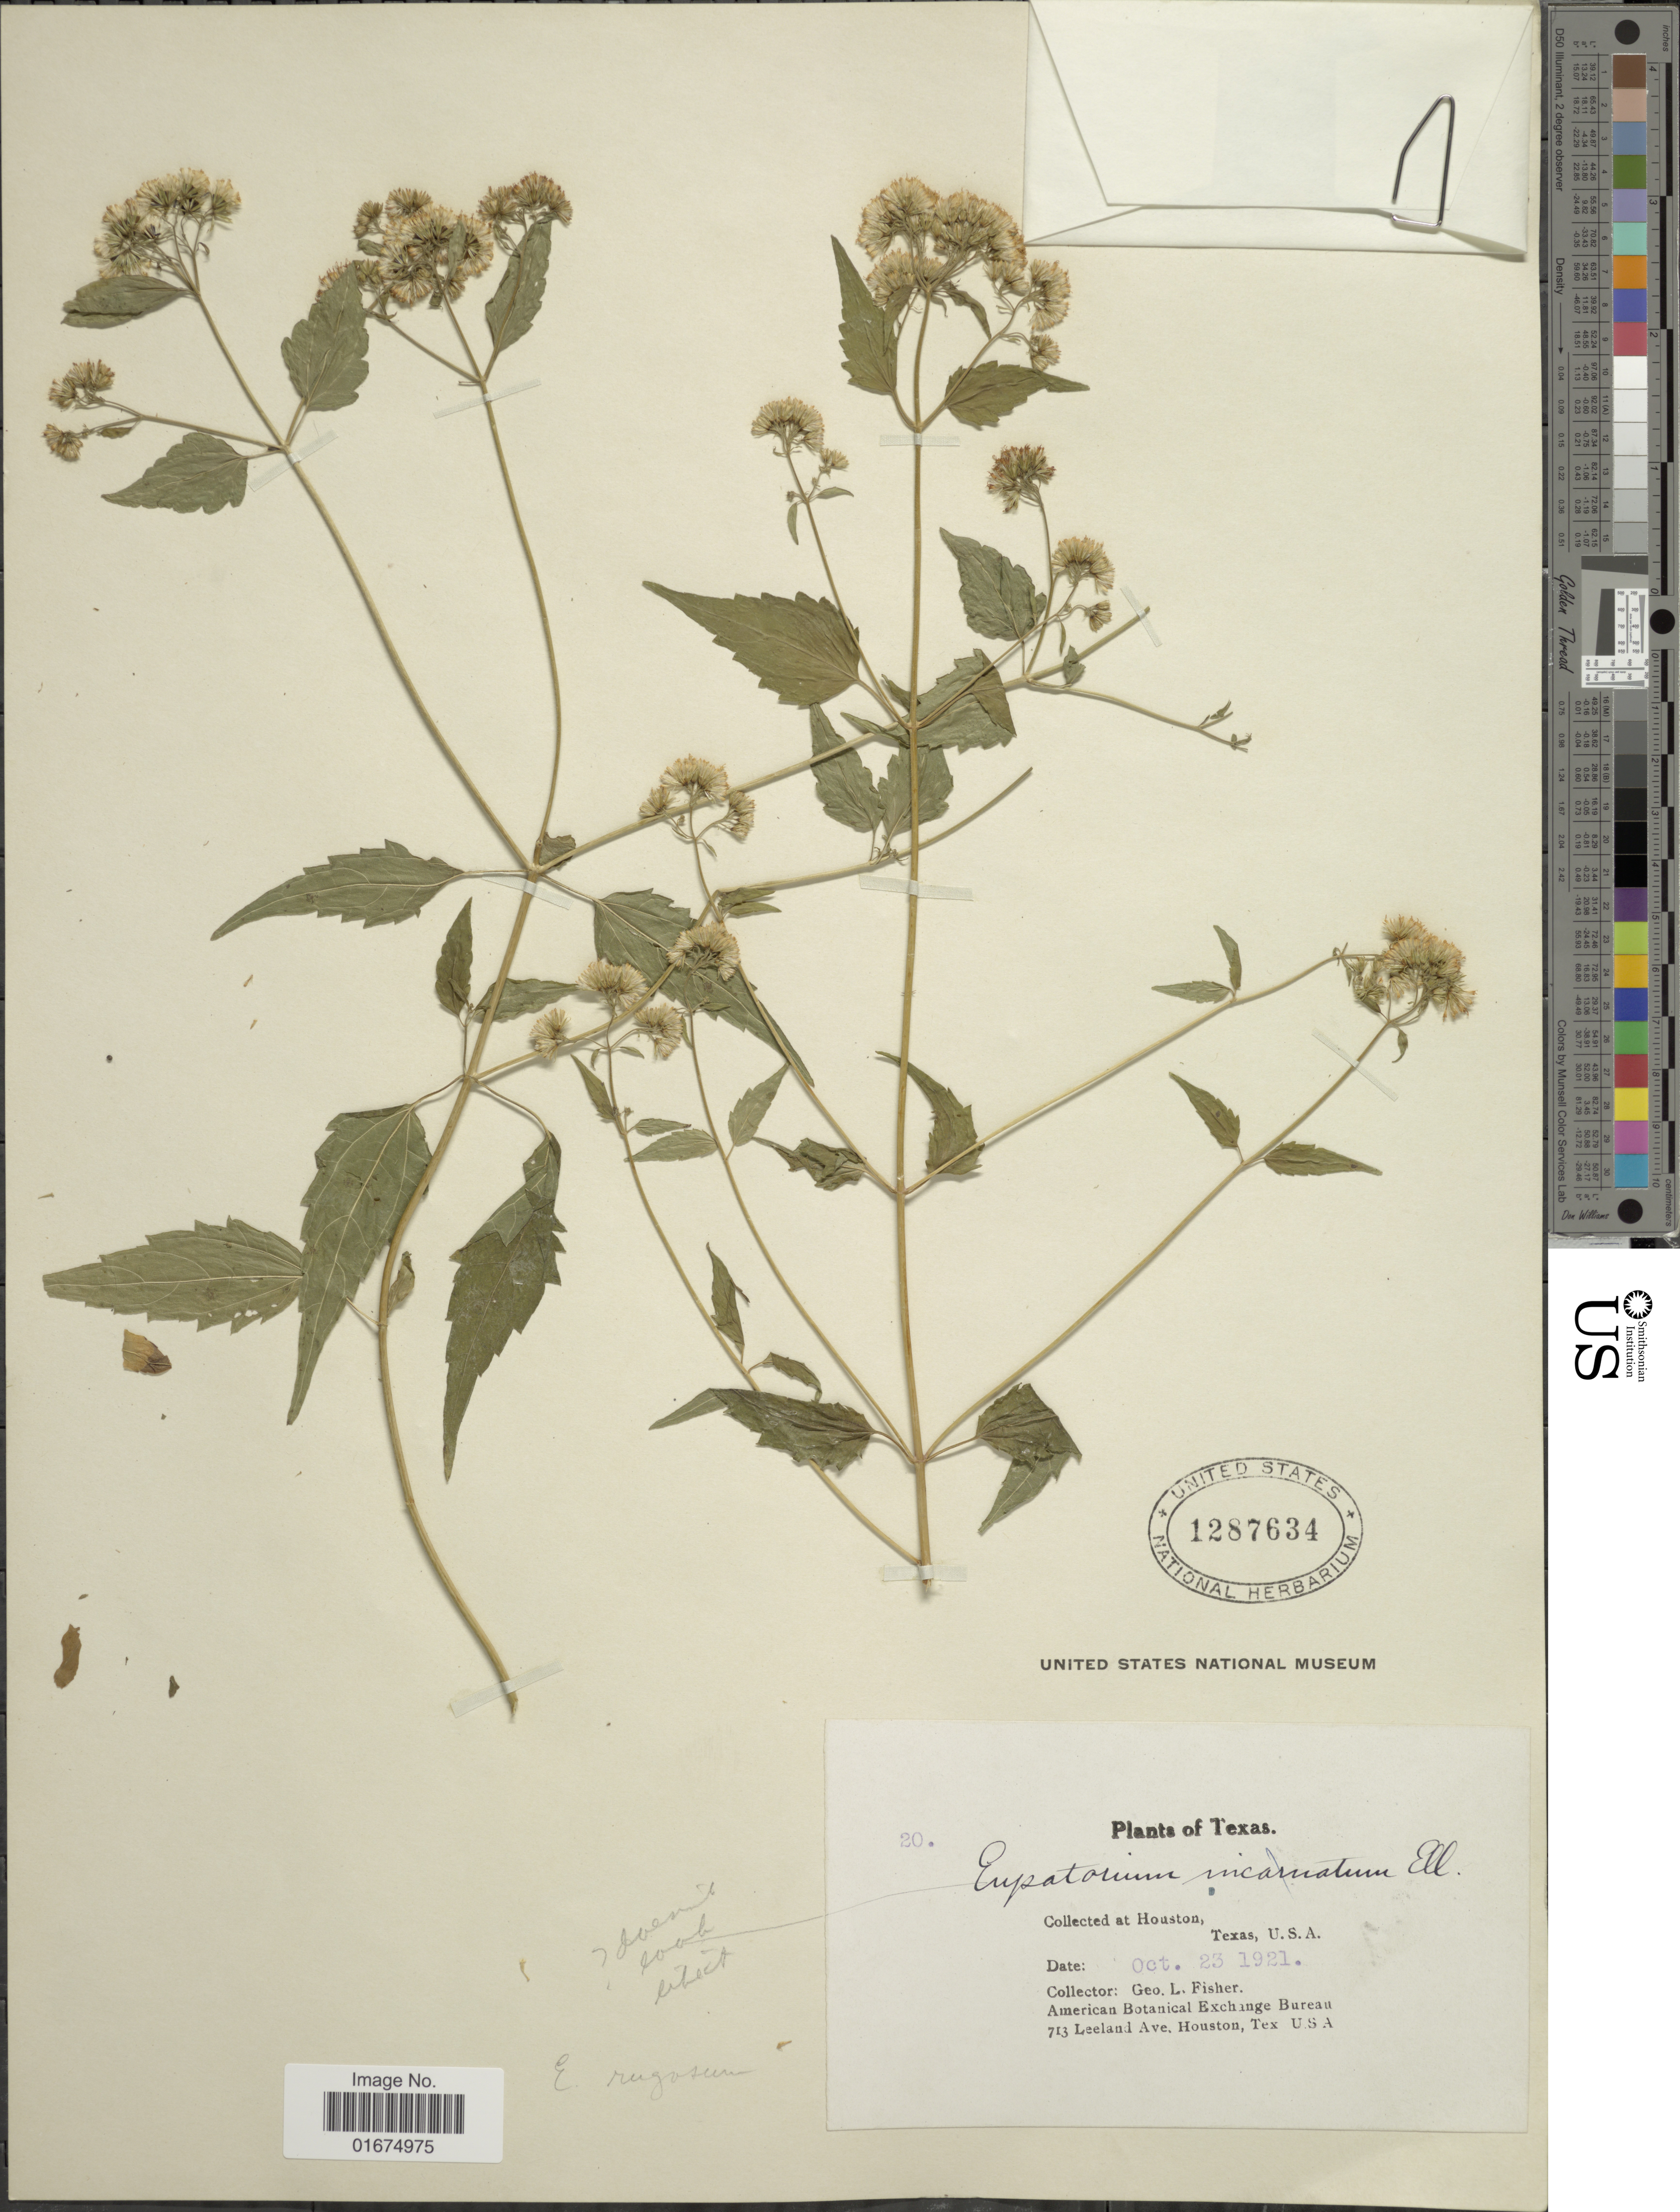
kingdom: Plantae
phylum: Tracheophyta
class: Magnoliopsida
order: Asterales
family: Asteraceae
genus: Ageratina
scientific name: Ageratina altissima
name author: (L.) R.M. King & H. Rob.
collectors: G. L. Fisher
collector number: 20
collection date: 1921-10-23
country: United States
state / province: Texas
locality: Houston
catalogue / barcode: US 1287634